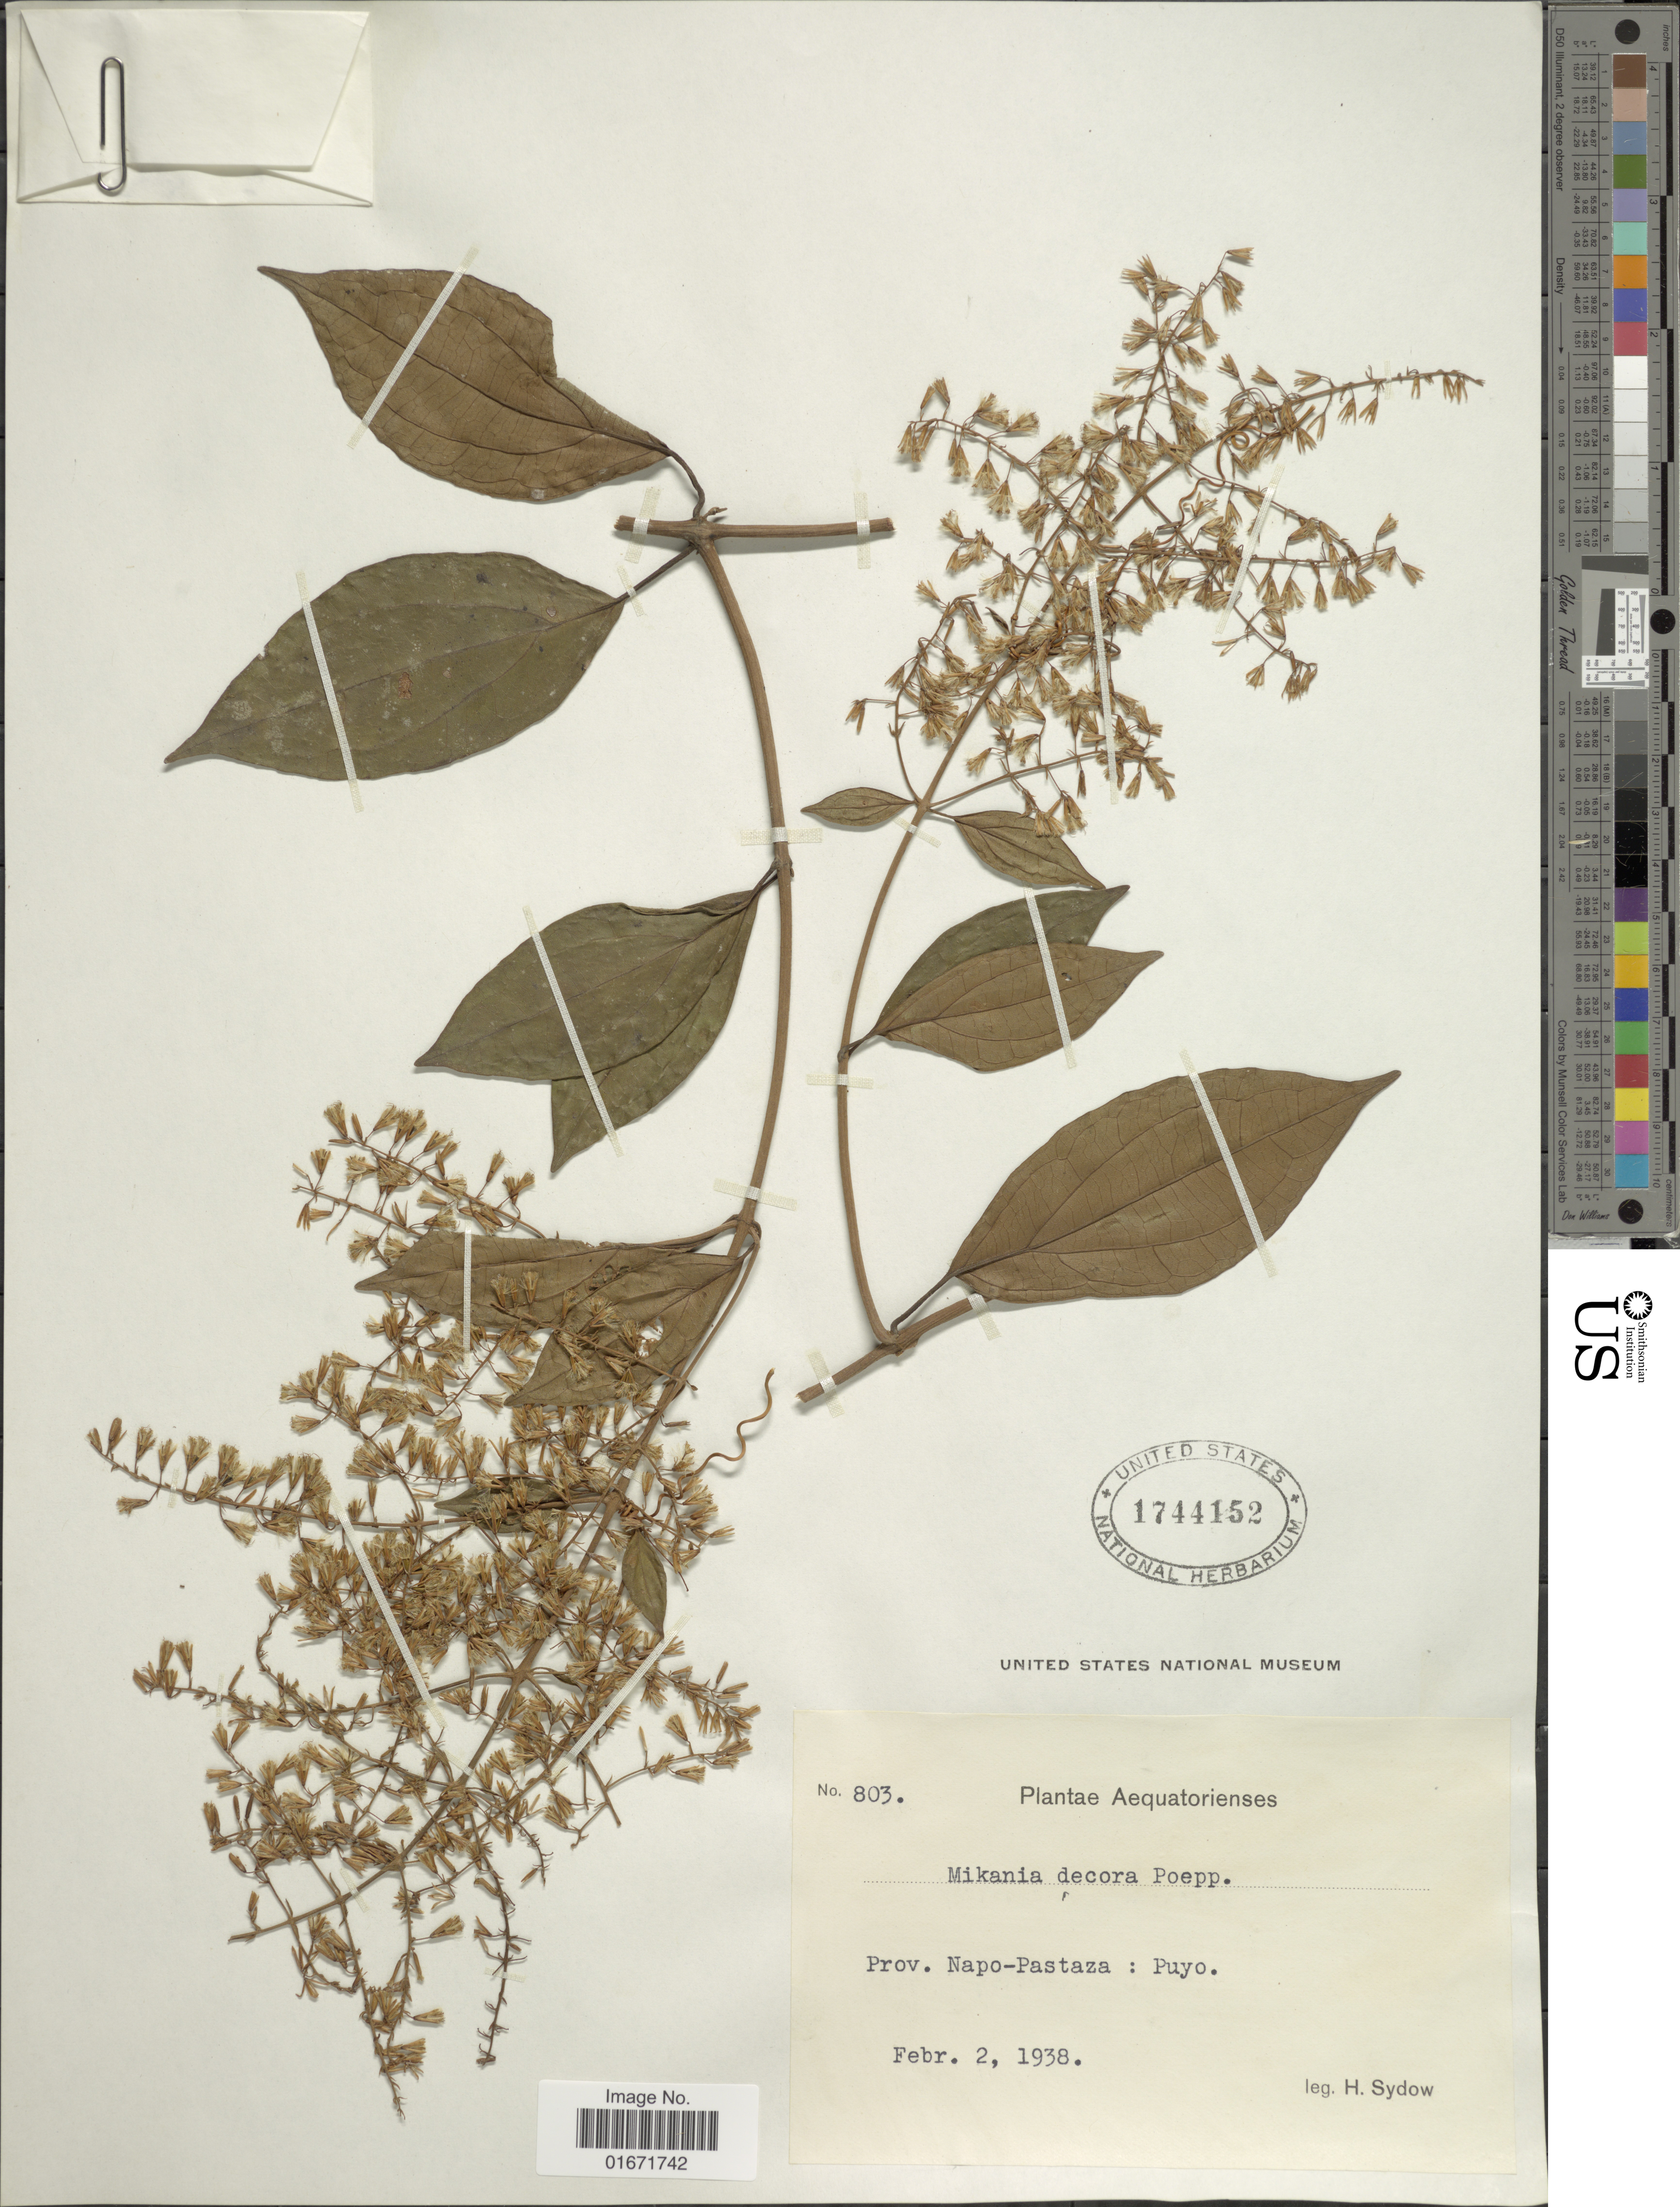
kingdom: Plantae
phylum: Tracheophyta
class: Magnoliopsida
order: Asterales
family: Asteraceae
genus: Mikania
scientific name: Mikania decora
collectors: H. Sydow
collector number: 803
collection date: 1938-02-02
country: Ecuador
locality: Prov. Napo-Pastaza: Puyo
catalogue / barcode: US 1744152